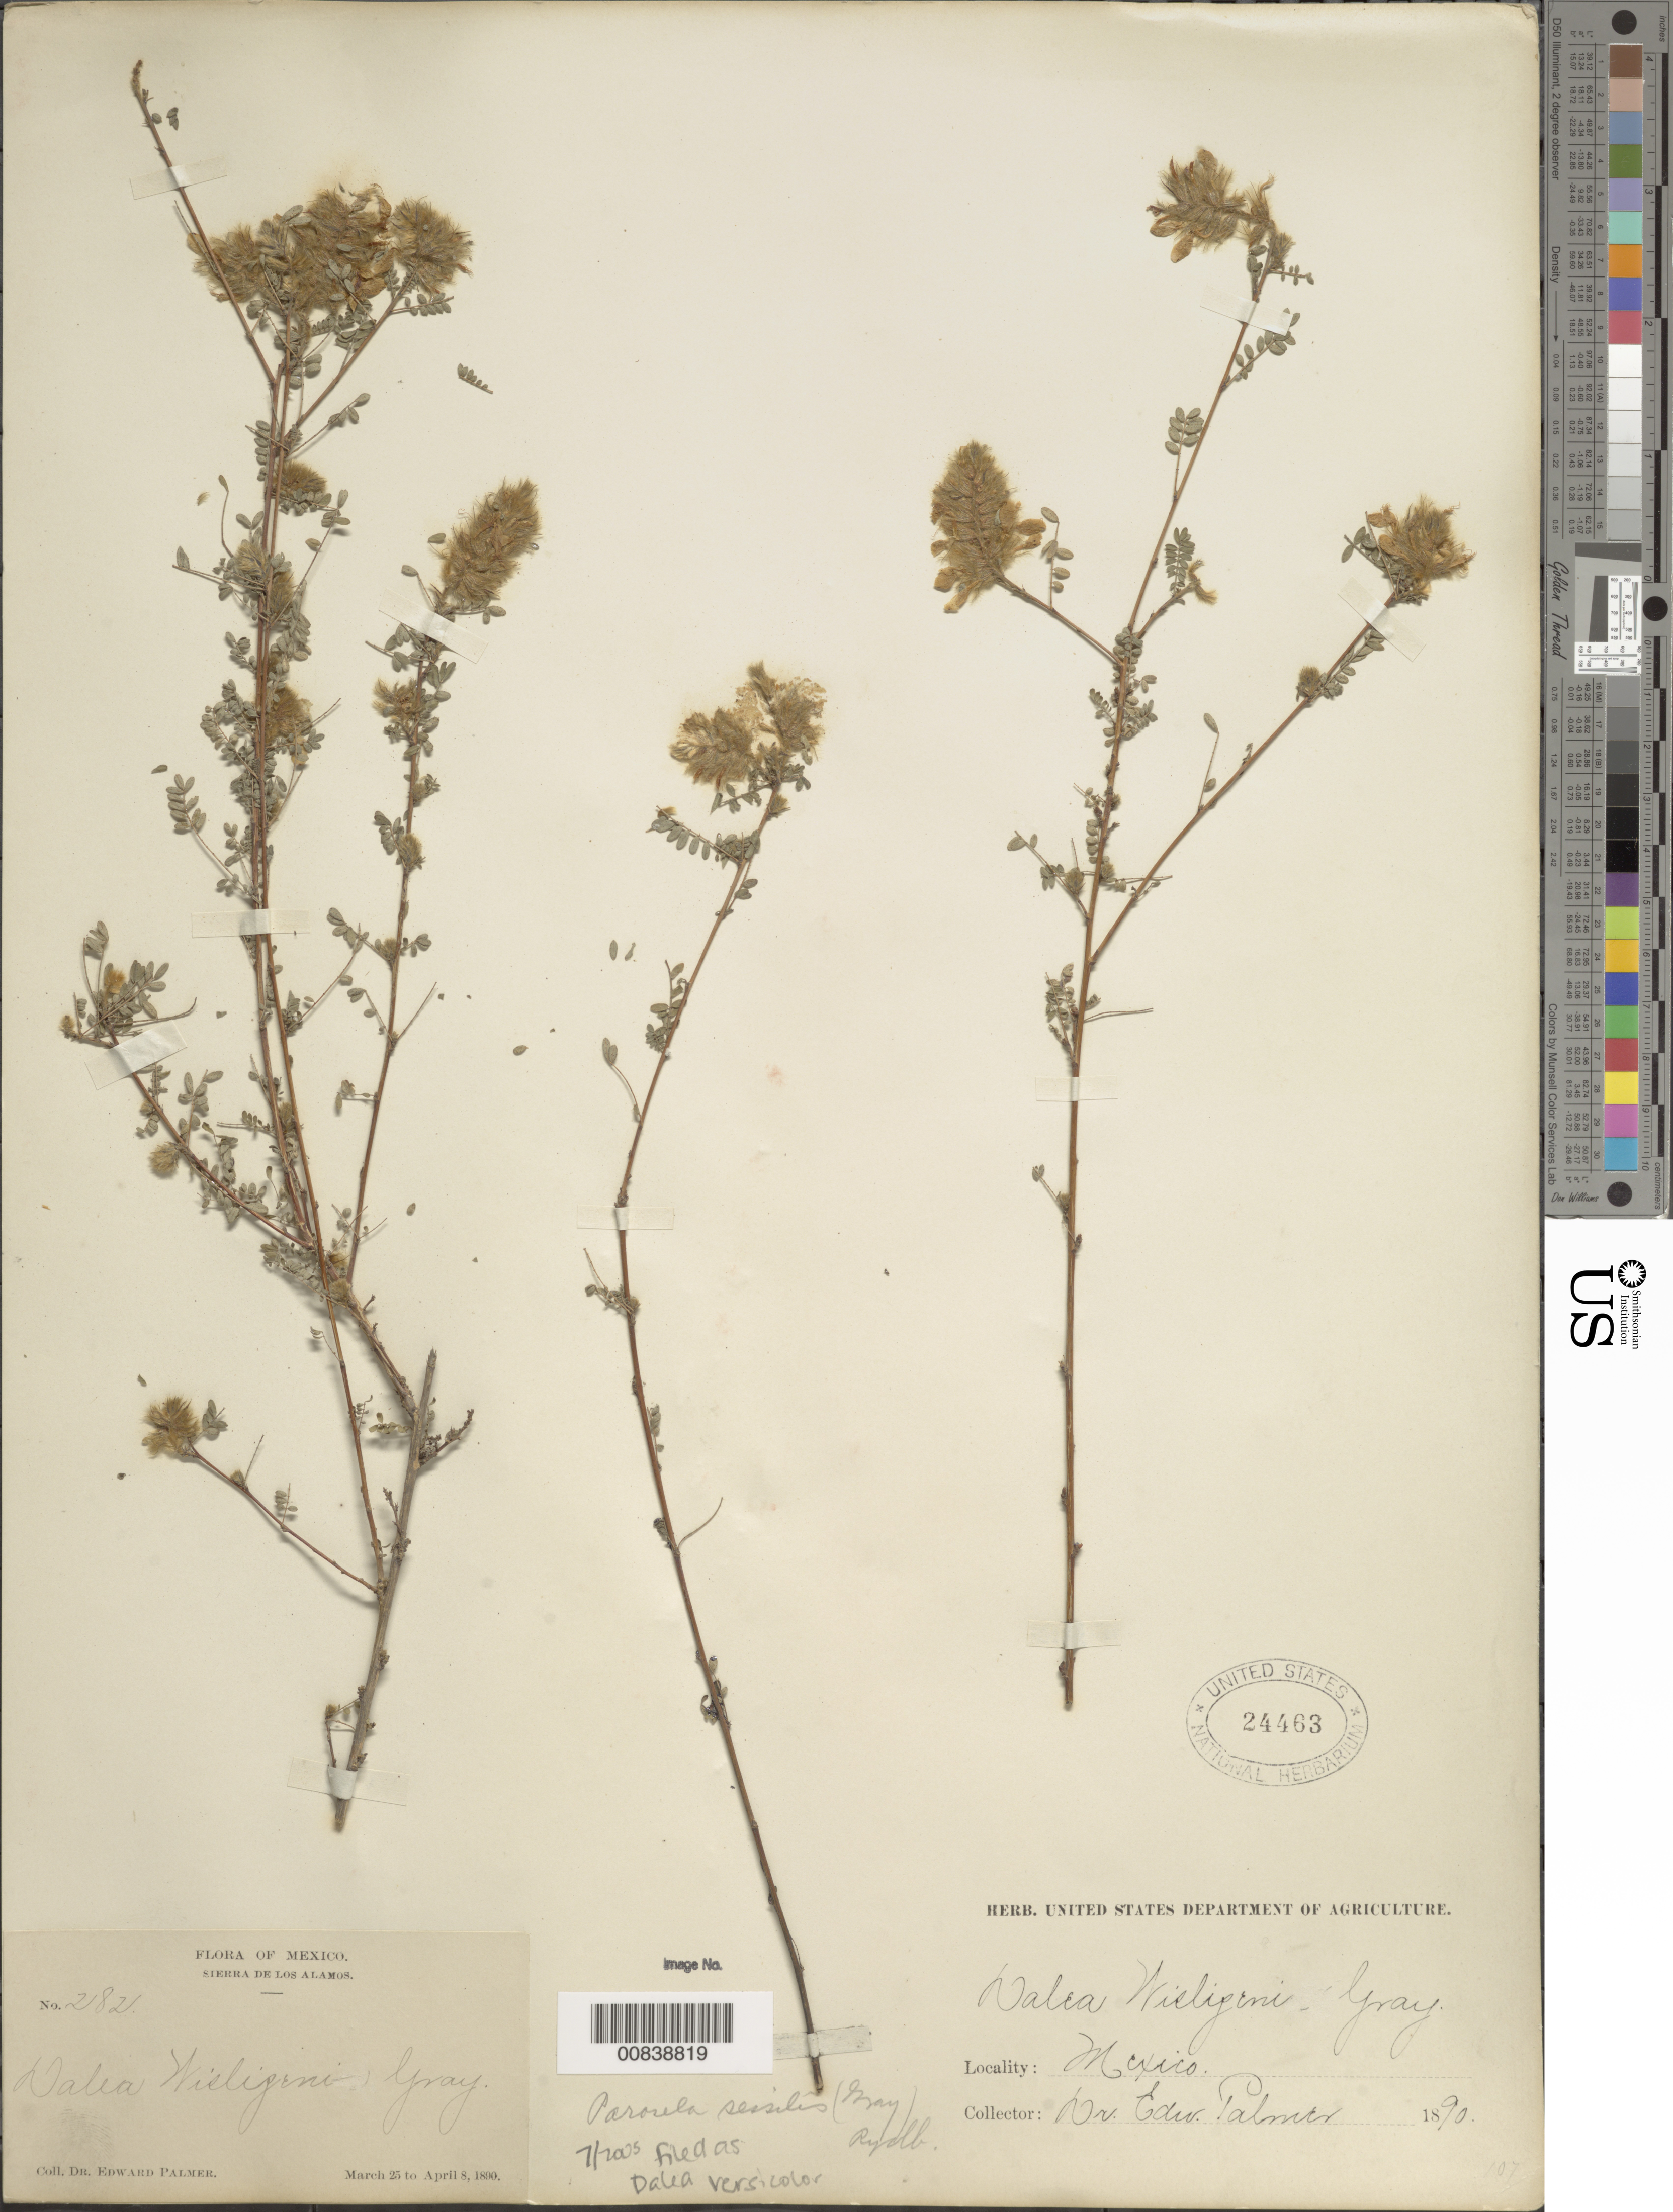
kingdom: Plantae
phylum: Tracheophyta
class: Magnoliopsida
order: Fabales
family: Fabaceae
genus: Dalea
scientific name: Dalea versicolor var. sessilis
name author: Zucc.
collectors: E. Palmer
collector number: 282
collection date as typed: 25 Mar 1890 to 08 Apr 1890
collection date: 1890-03-25/1890-04-08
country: Mexico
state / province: Sonora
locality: Sierra de los Alamos, Sonora.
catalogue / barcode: US 24463